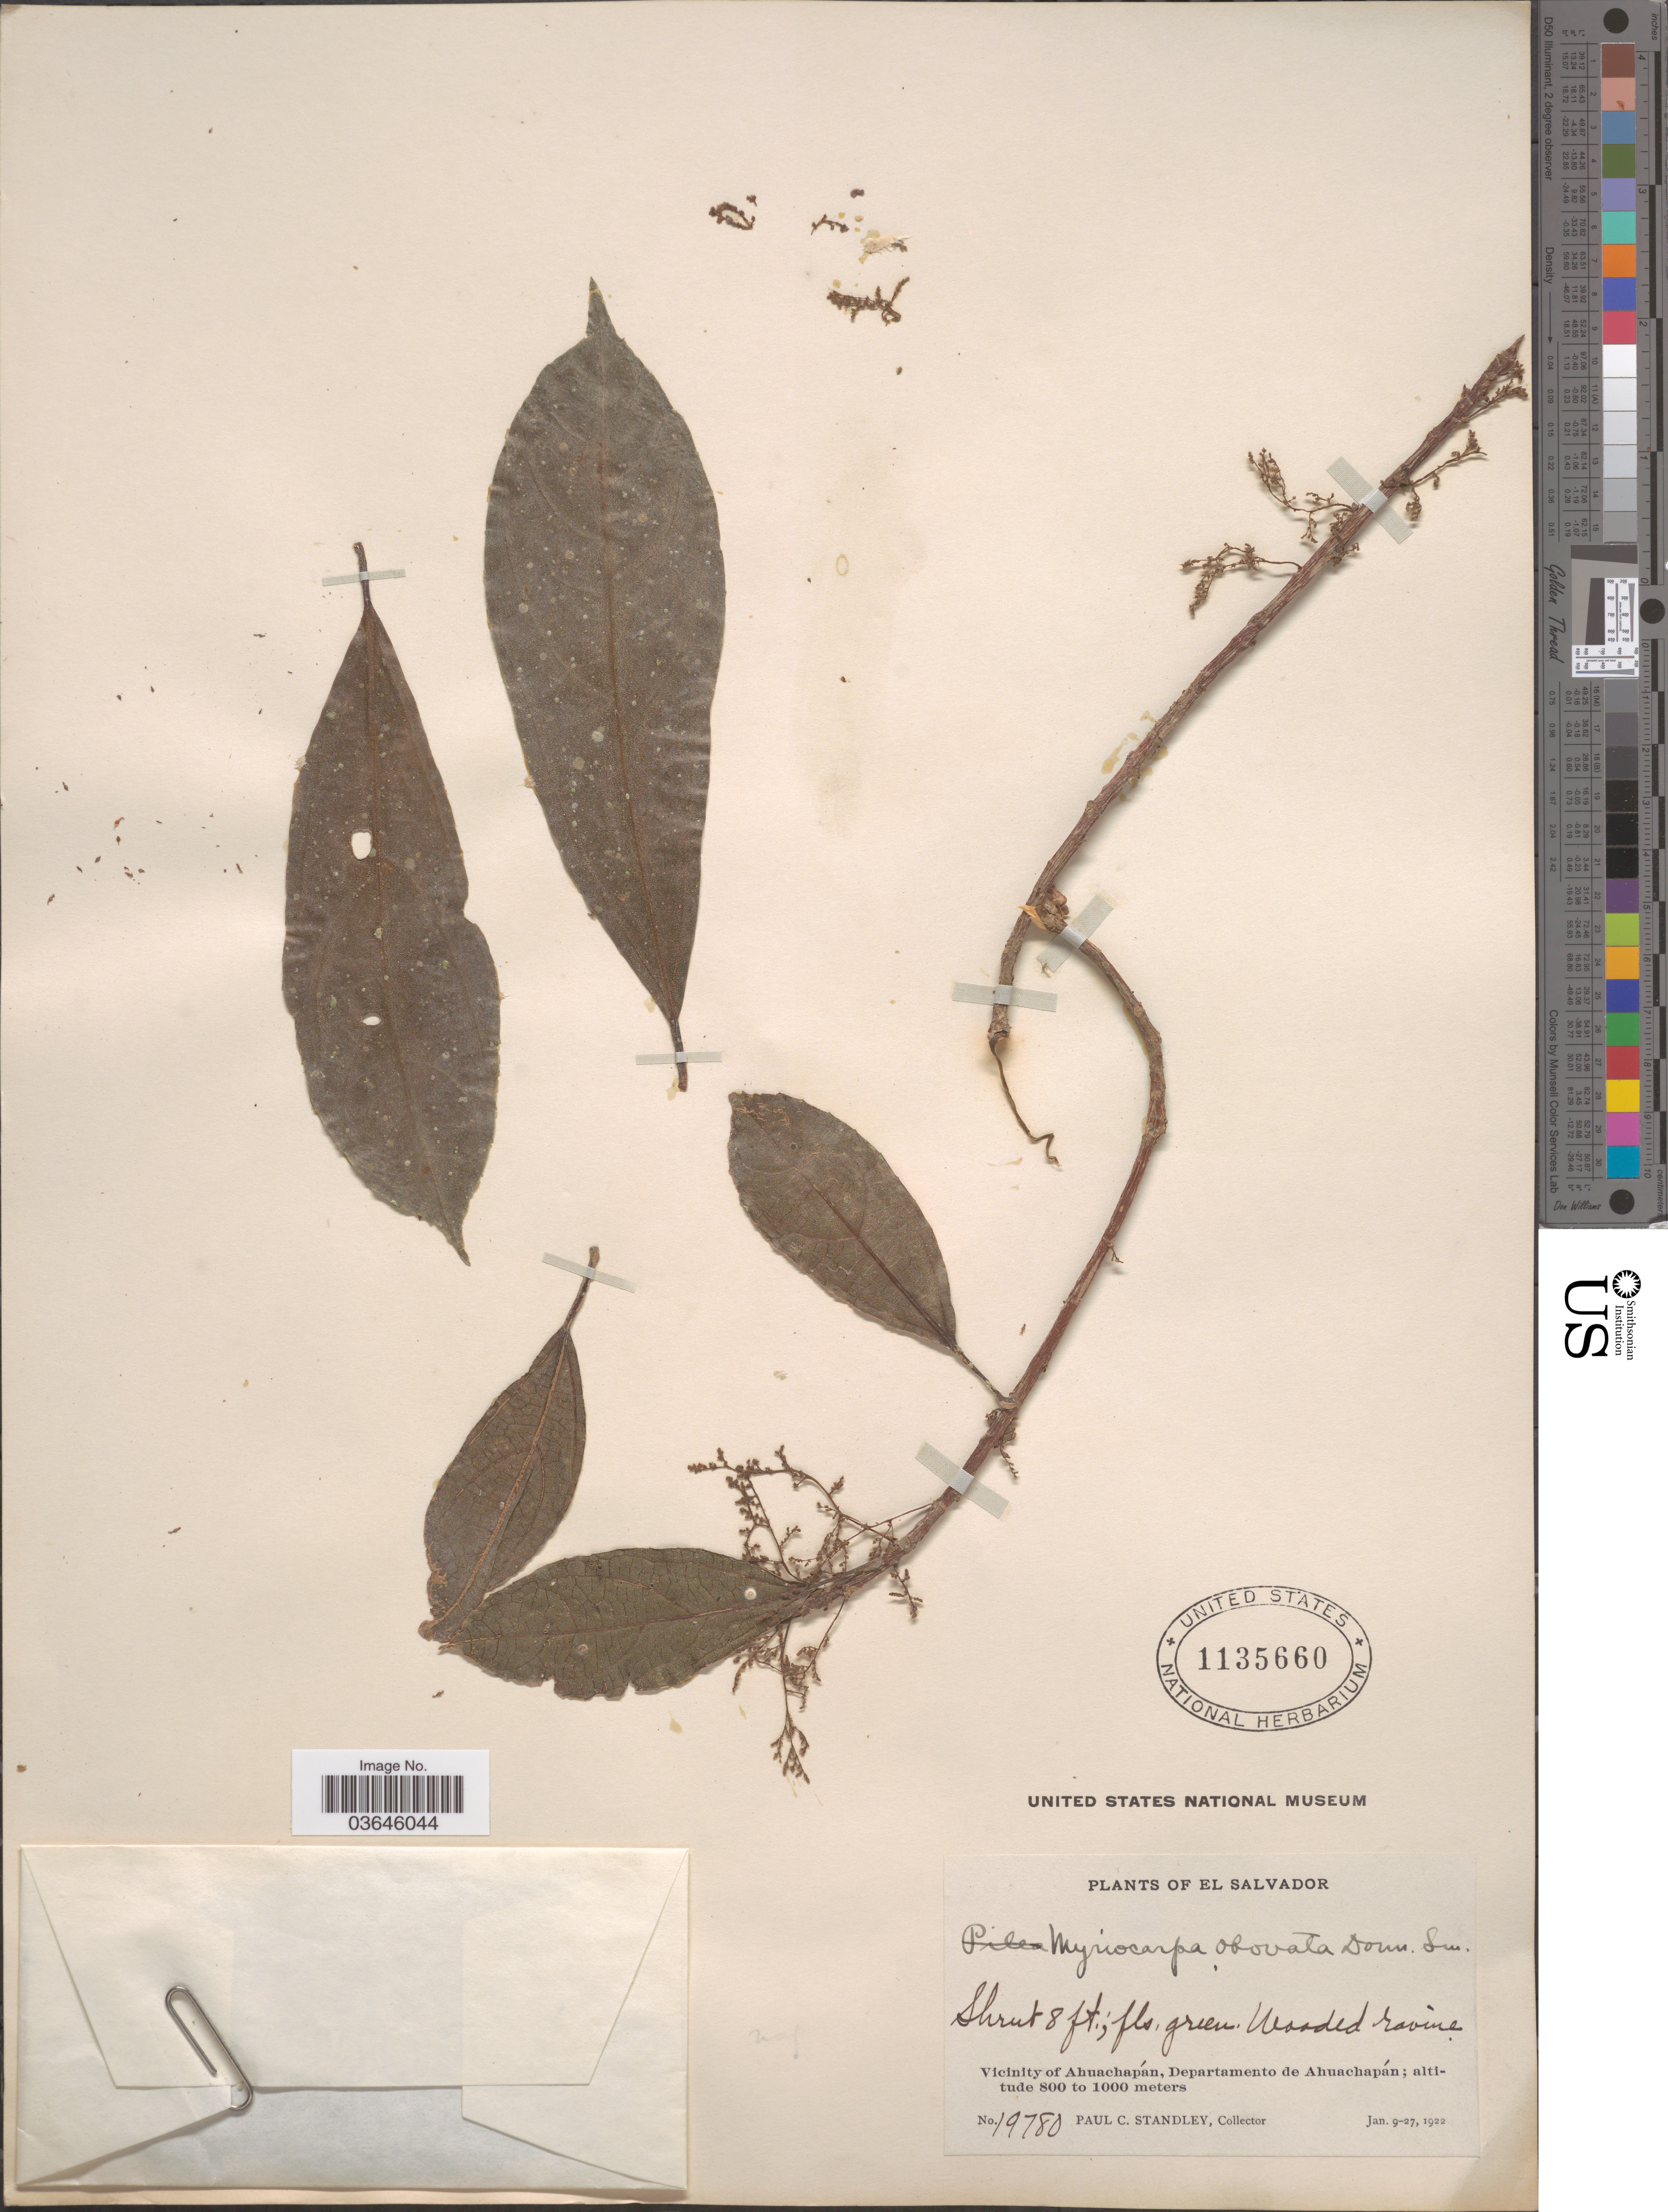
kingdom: Plantae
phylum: Tracheophyta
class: Magnoliopsida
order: Rosales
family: Urticaceae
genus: Myriocarpa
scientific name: Myriocarpa obovata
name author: Donn. Sm.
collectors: P. C. Standley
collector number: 19780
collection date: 1922-01-09/1922-01-27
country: El Salvador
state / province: Ahuachapan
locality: Vicinity of Ahuachapán, Departamento de Ahuachapán.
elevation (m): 800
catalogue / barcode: US 1135660